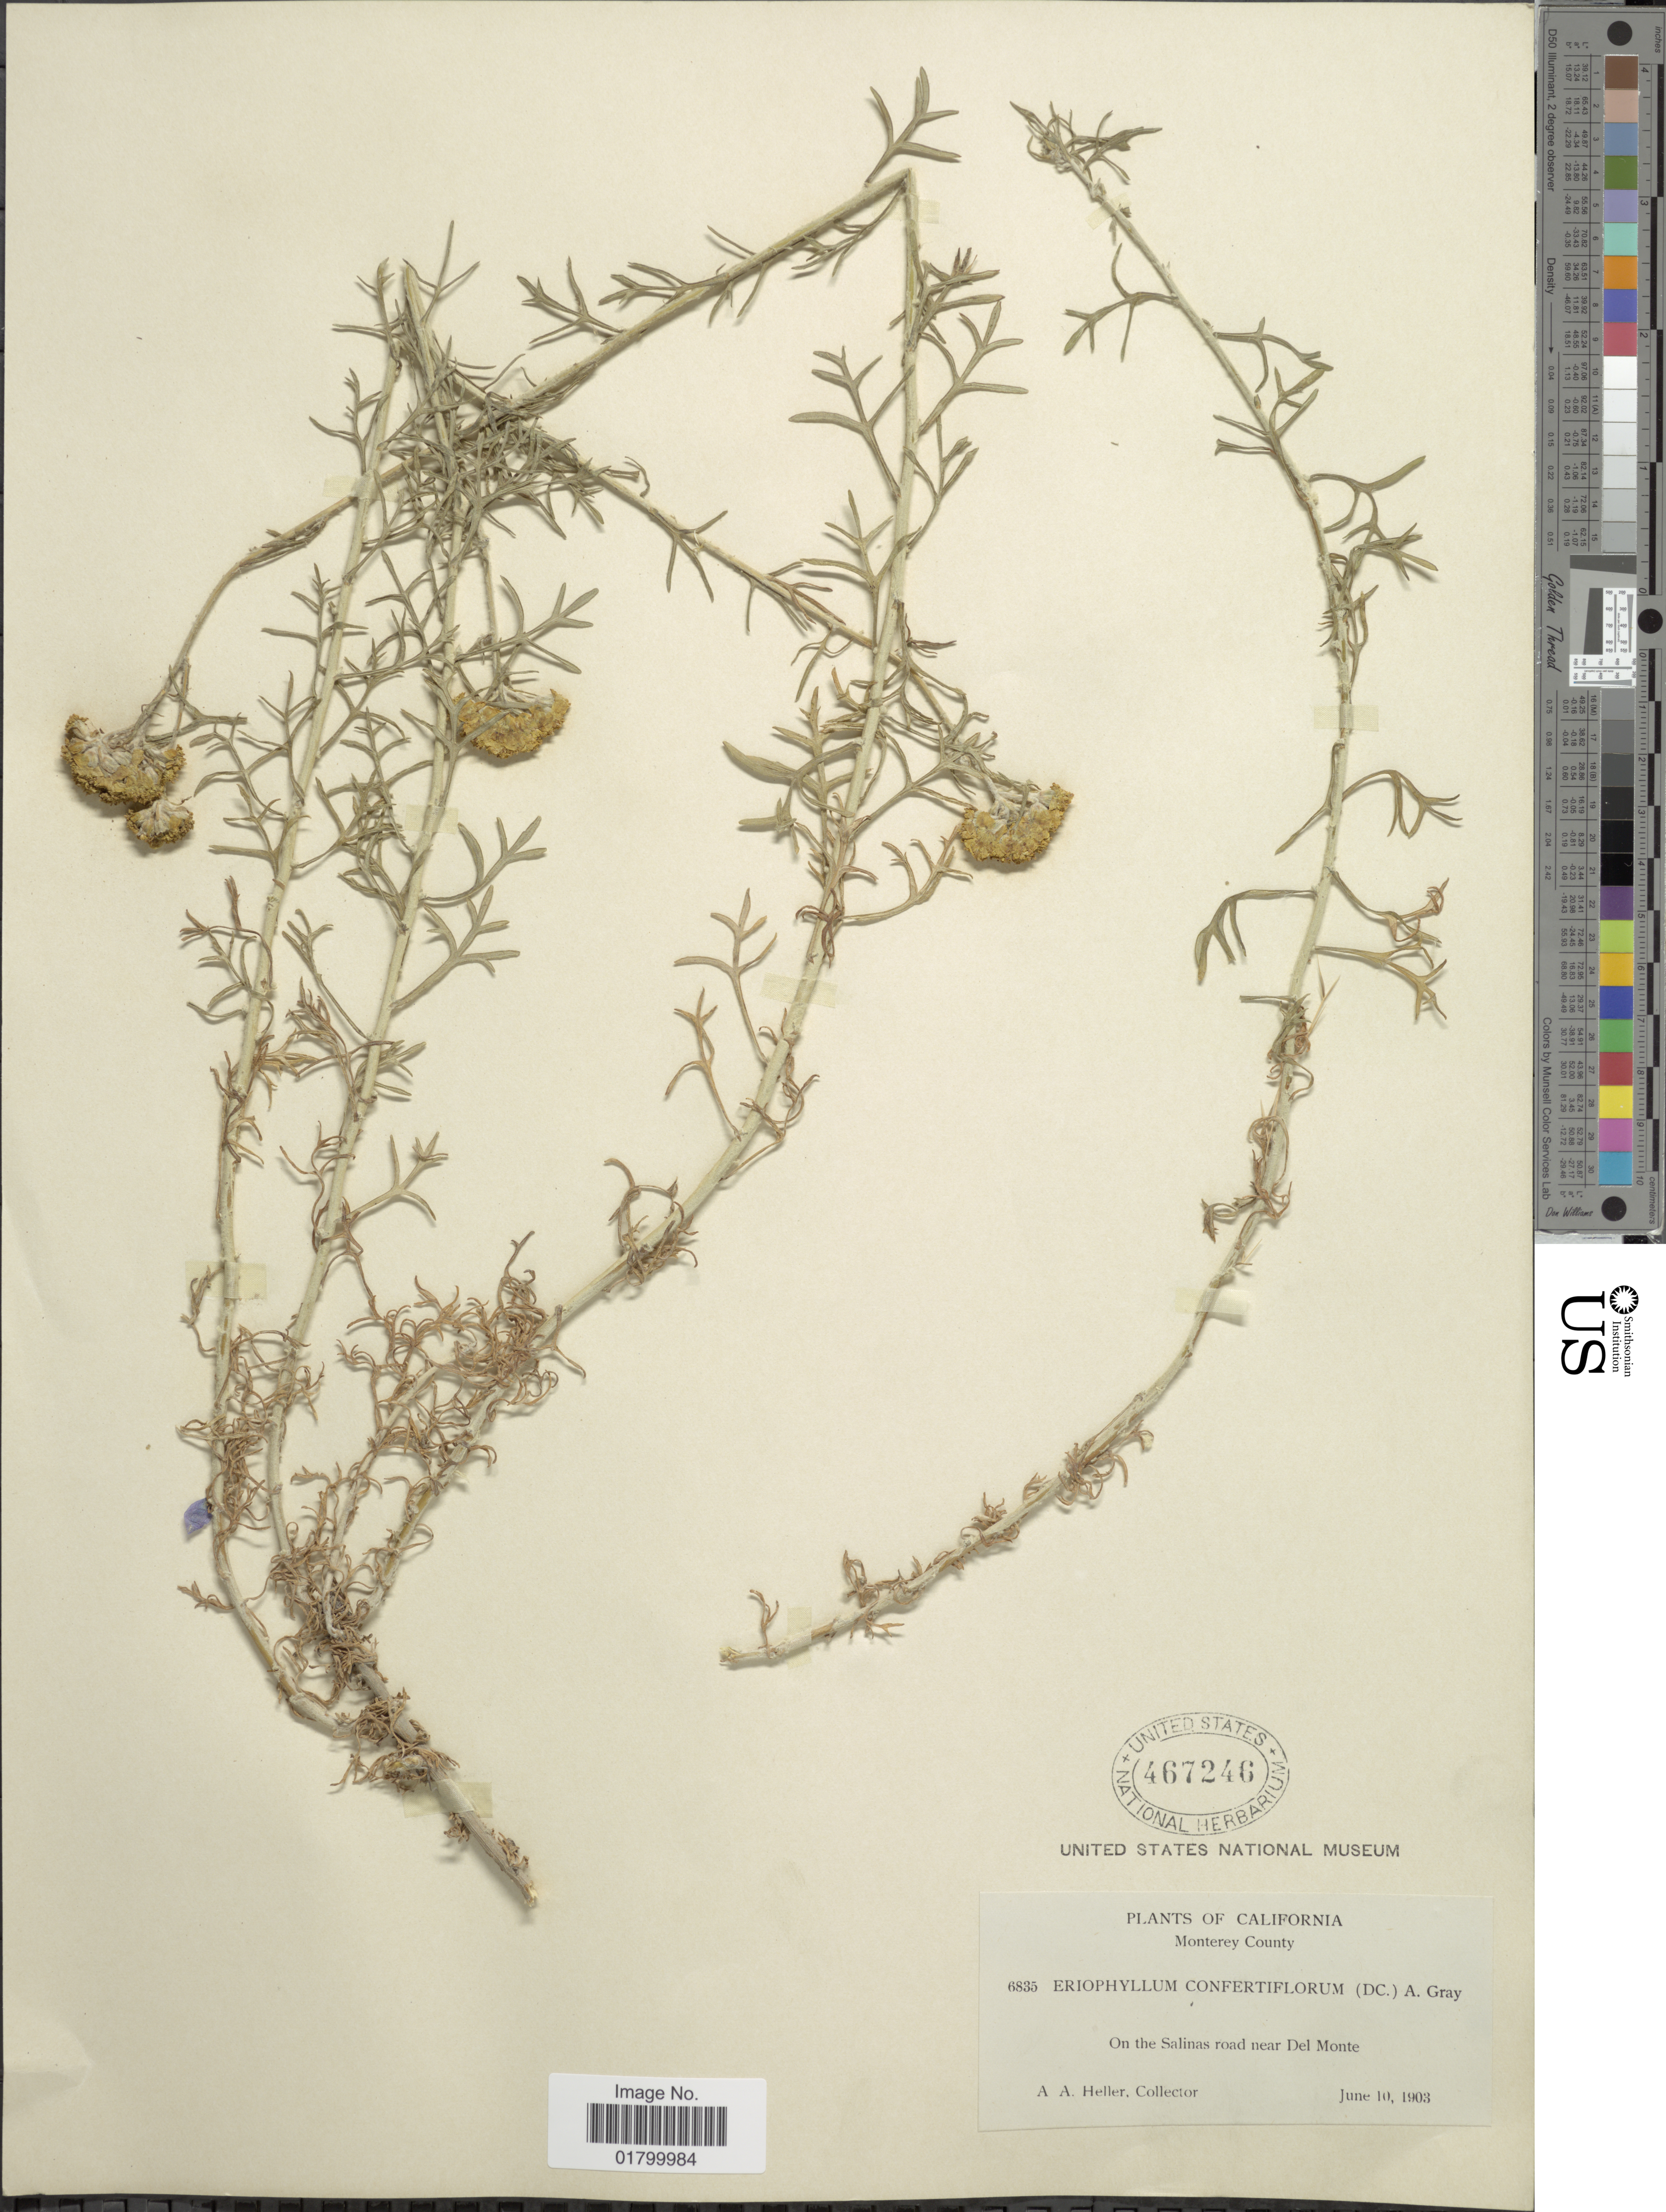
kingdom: Plantae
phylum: Tracheophyta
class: Magnoliopsida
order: Asterales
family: Asteraceae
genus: Eriophyllum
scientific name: Eriophyllum confertiflorum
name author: (DC.) A. Gray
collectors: A. A. Heller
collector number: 6835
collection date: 1903-06-10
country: United States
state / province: California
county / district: Monterey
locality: Monterey County, On the Salinas road near Del Monte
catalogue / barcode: US 467246